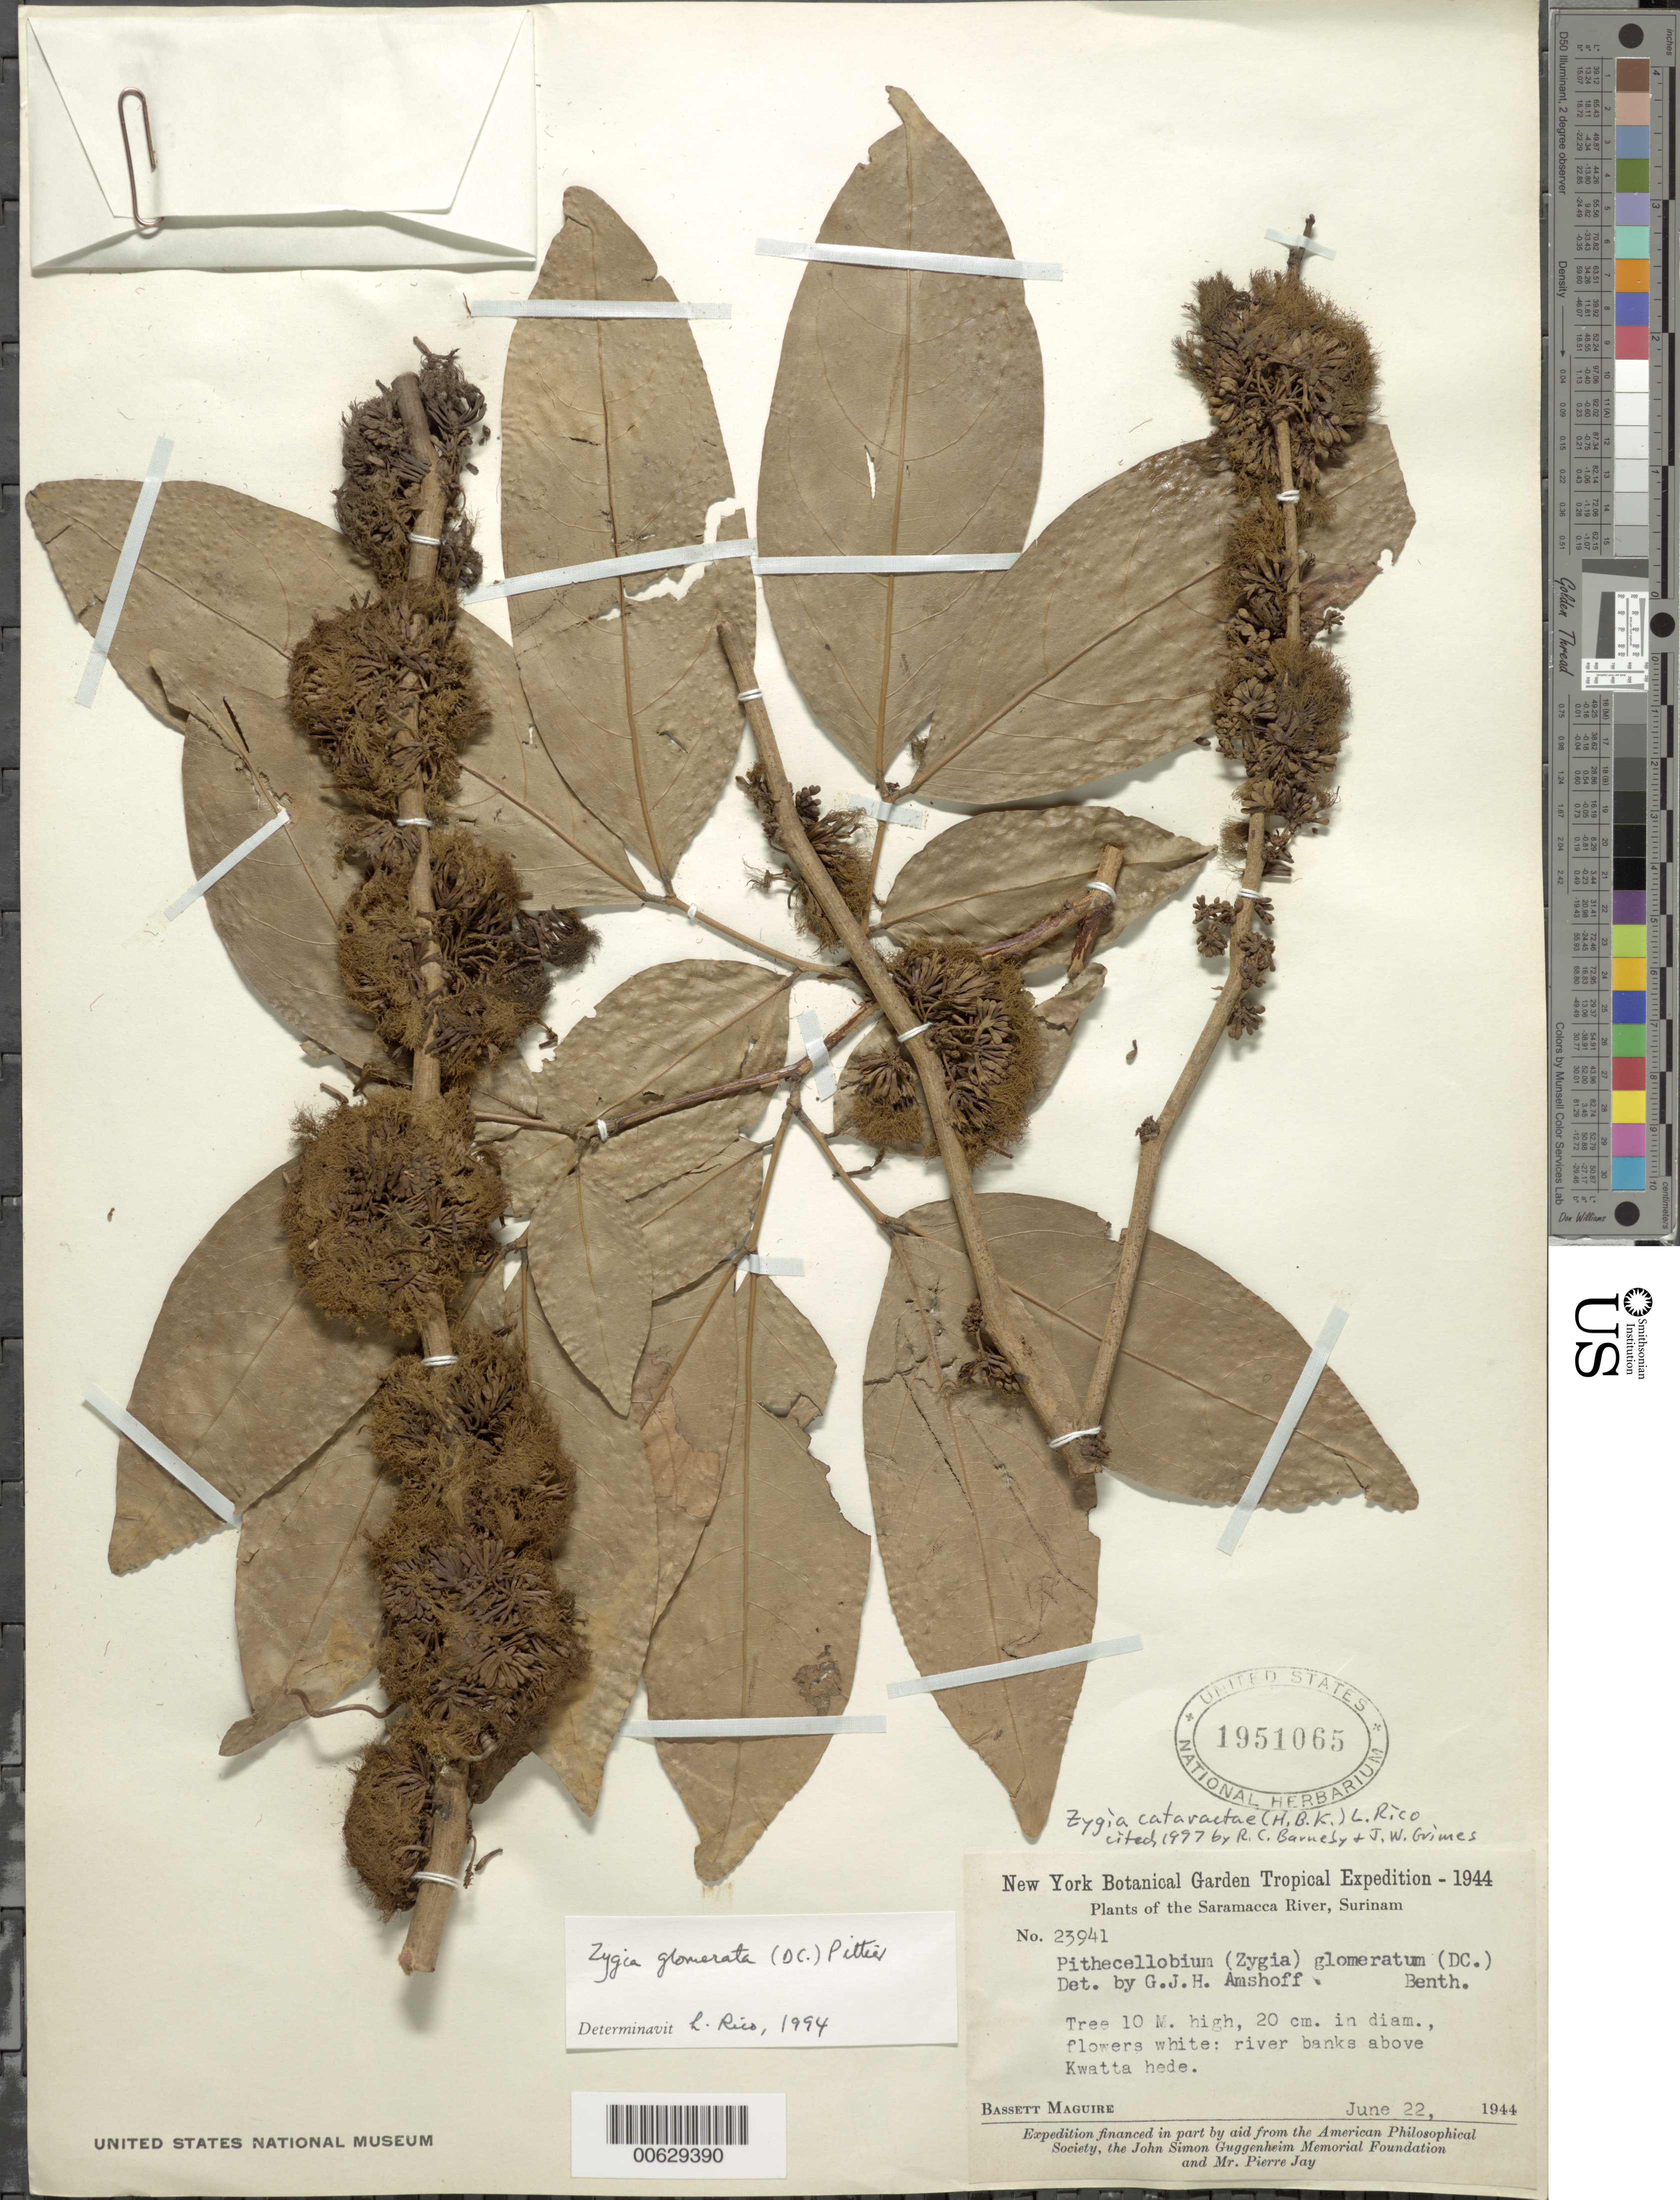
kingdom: Plantae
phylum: Tracheophyta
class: Magnoliopsida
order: Fabales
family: Fabaceae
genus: Zygia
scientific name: Zygia cataractae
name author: (Kunth) L. Rico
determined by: Barneby, R. C.; Grimes, J. W.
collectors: B. Maguire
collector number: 23941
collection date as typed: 22-Jun-44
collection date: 1944-06-22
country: Suriname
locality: Kwatta hede village, Saramacca River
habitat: River banks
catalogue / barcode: US 1951065